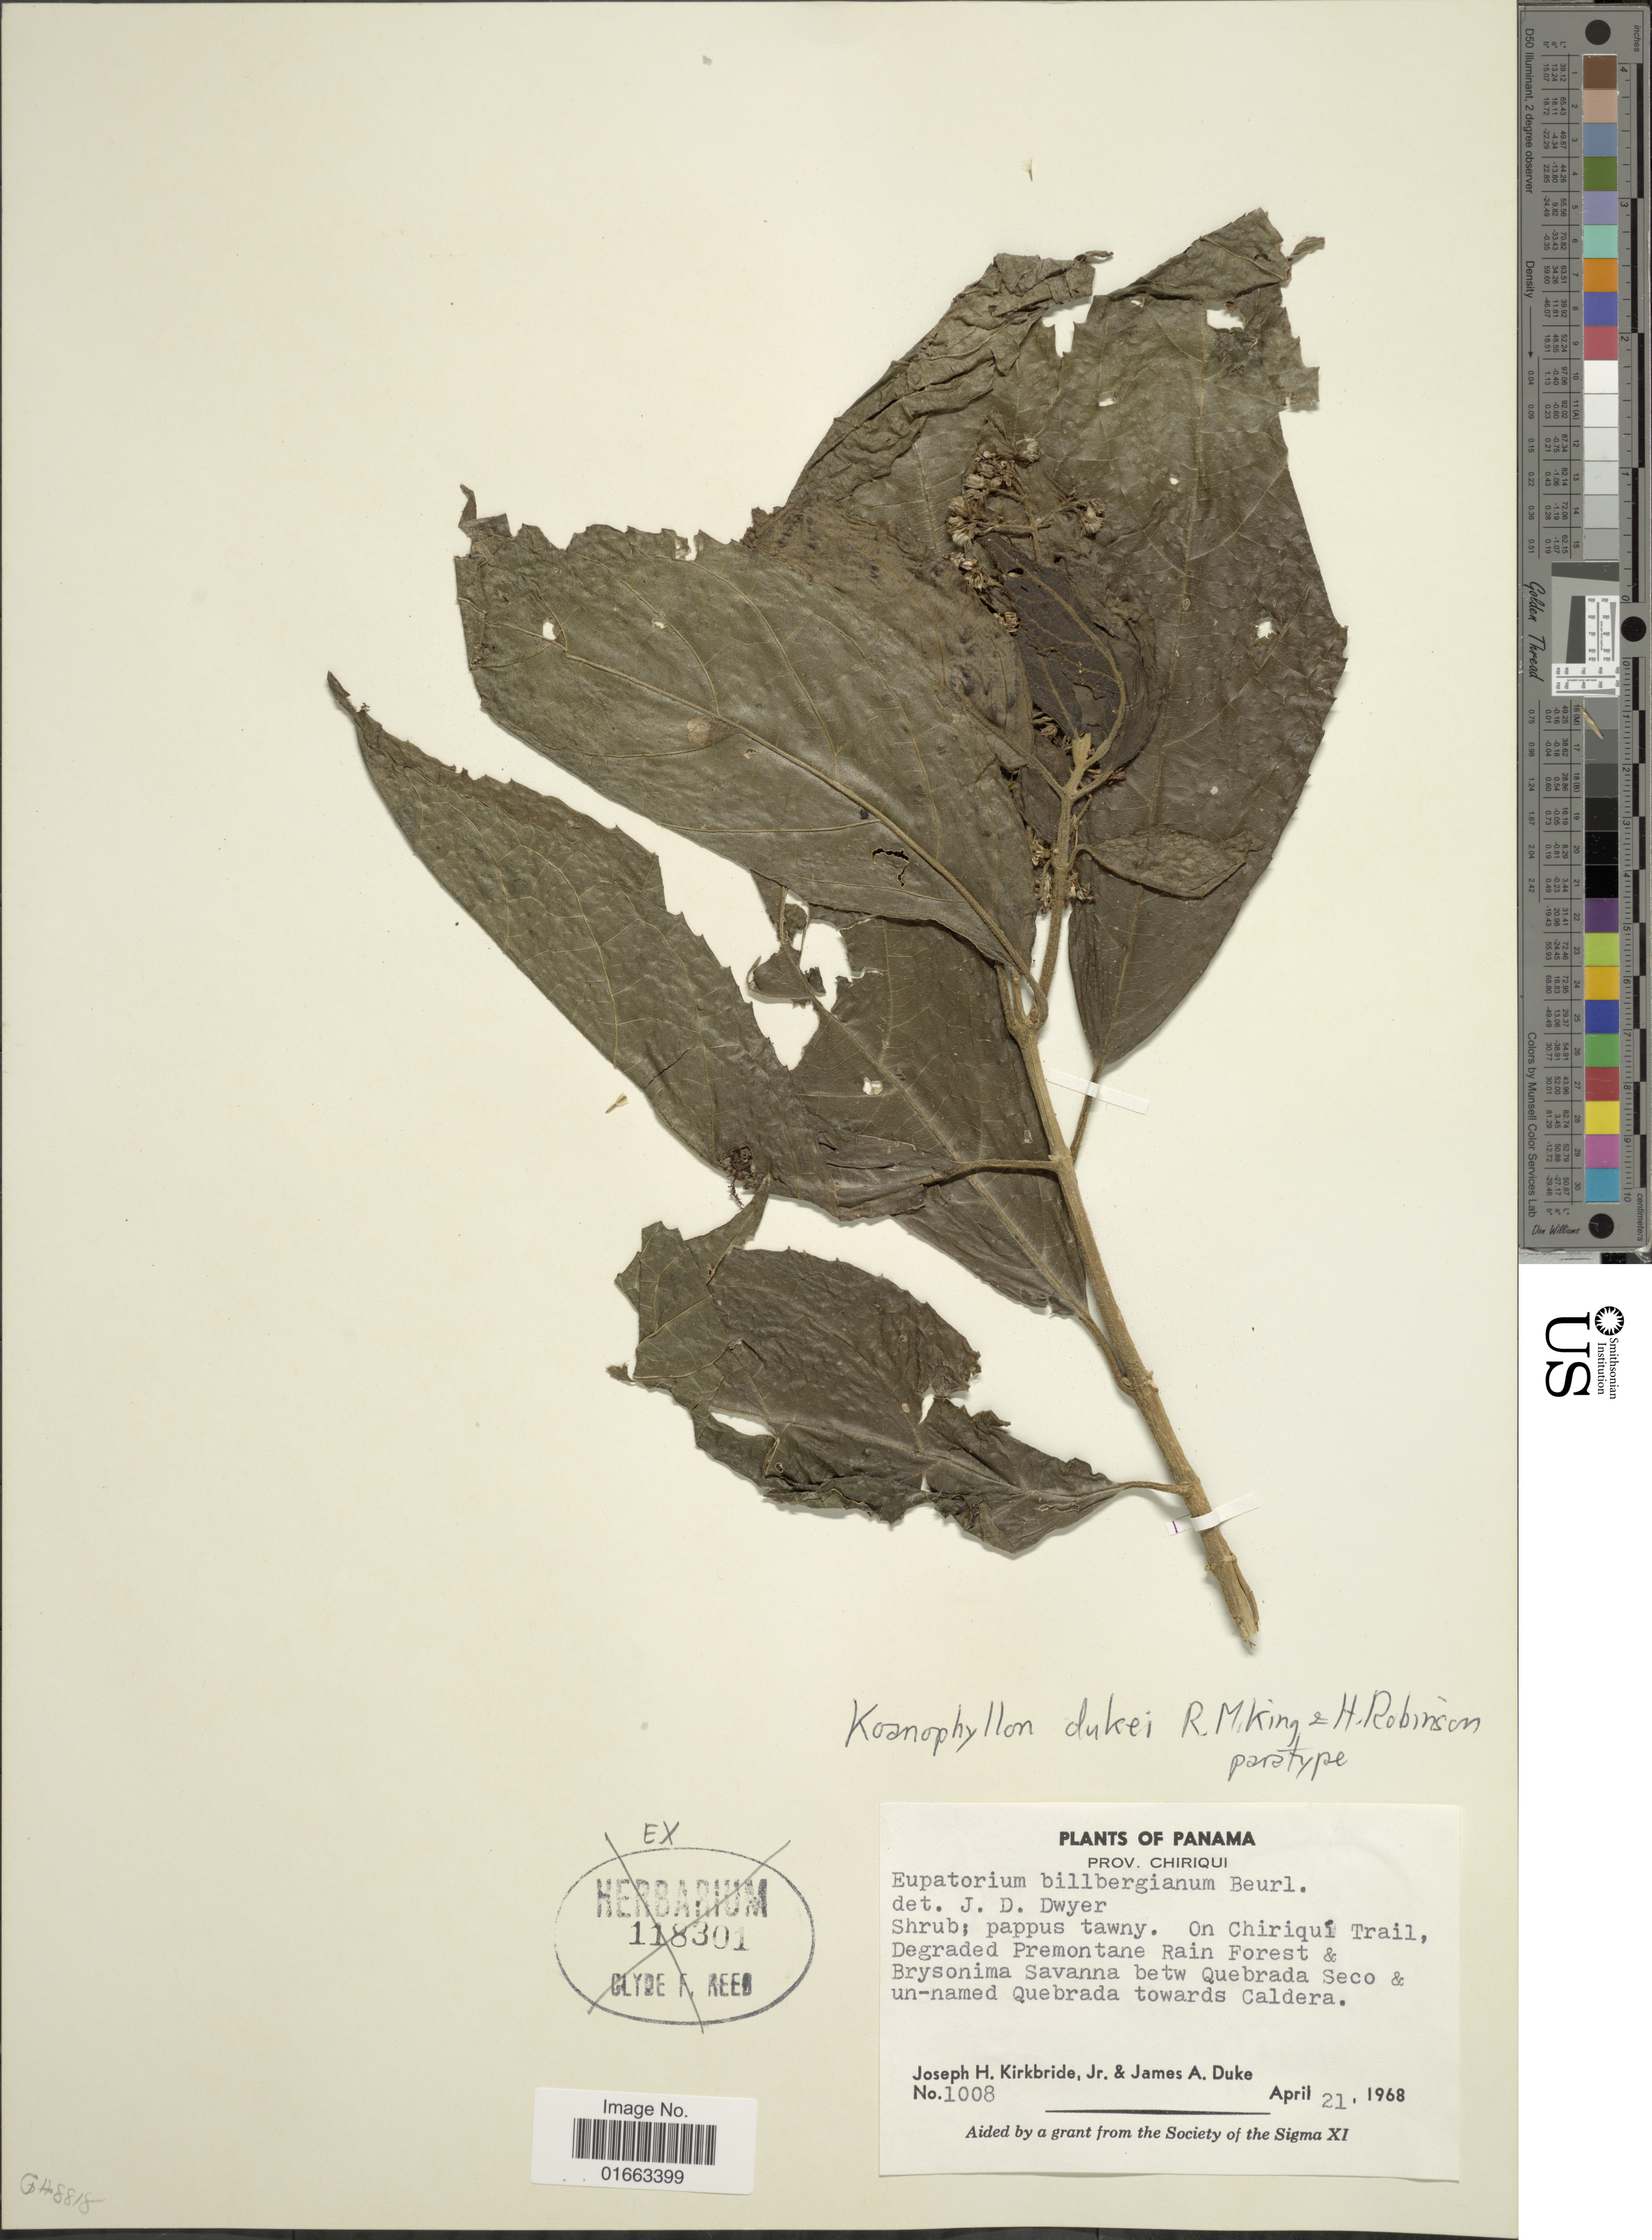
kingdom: Plantae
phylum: Tracheophyta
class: Magnoliopsida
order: Asterales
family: Asteraceae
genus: Koanophyllon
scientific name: Koanophyllon dukei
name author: R.M. King & H. Rob.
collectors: J. H. Kirkbride & J. A. Duke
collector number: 1008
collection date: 1968-04-21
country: Panama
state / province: Chiriqui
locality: On Chiriquí Trail, Degraded Premontane Rain Forest & Brysonima Savanna betw Quebrada Seco & un-named Quebrada toward Caldera